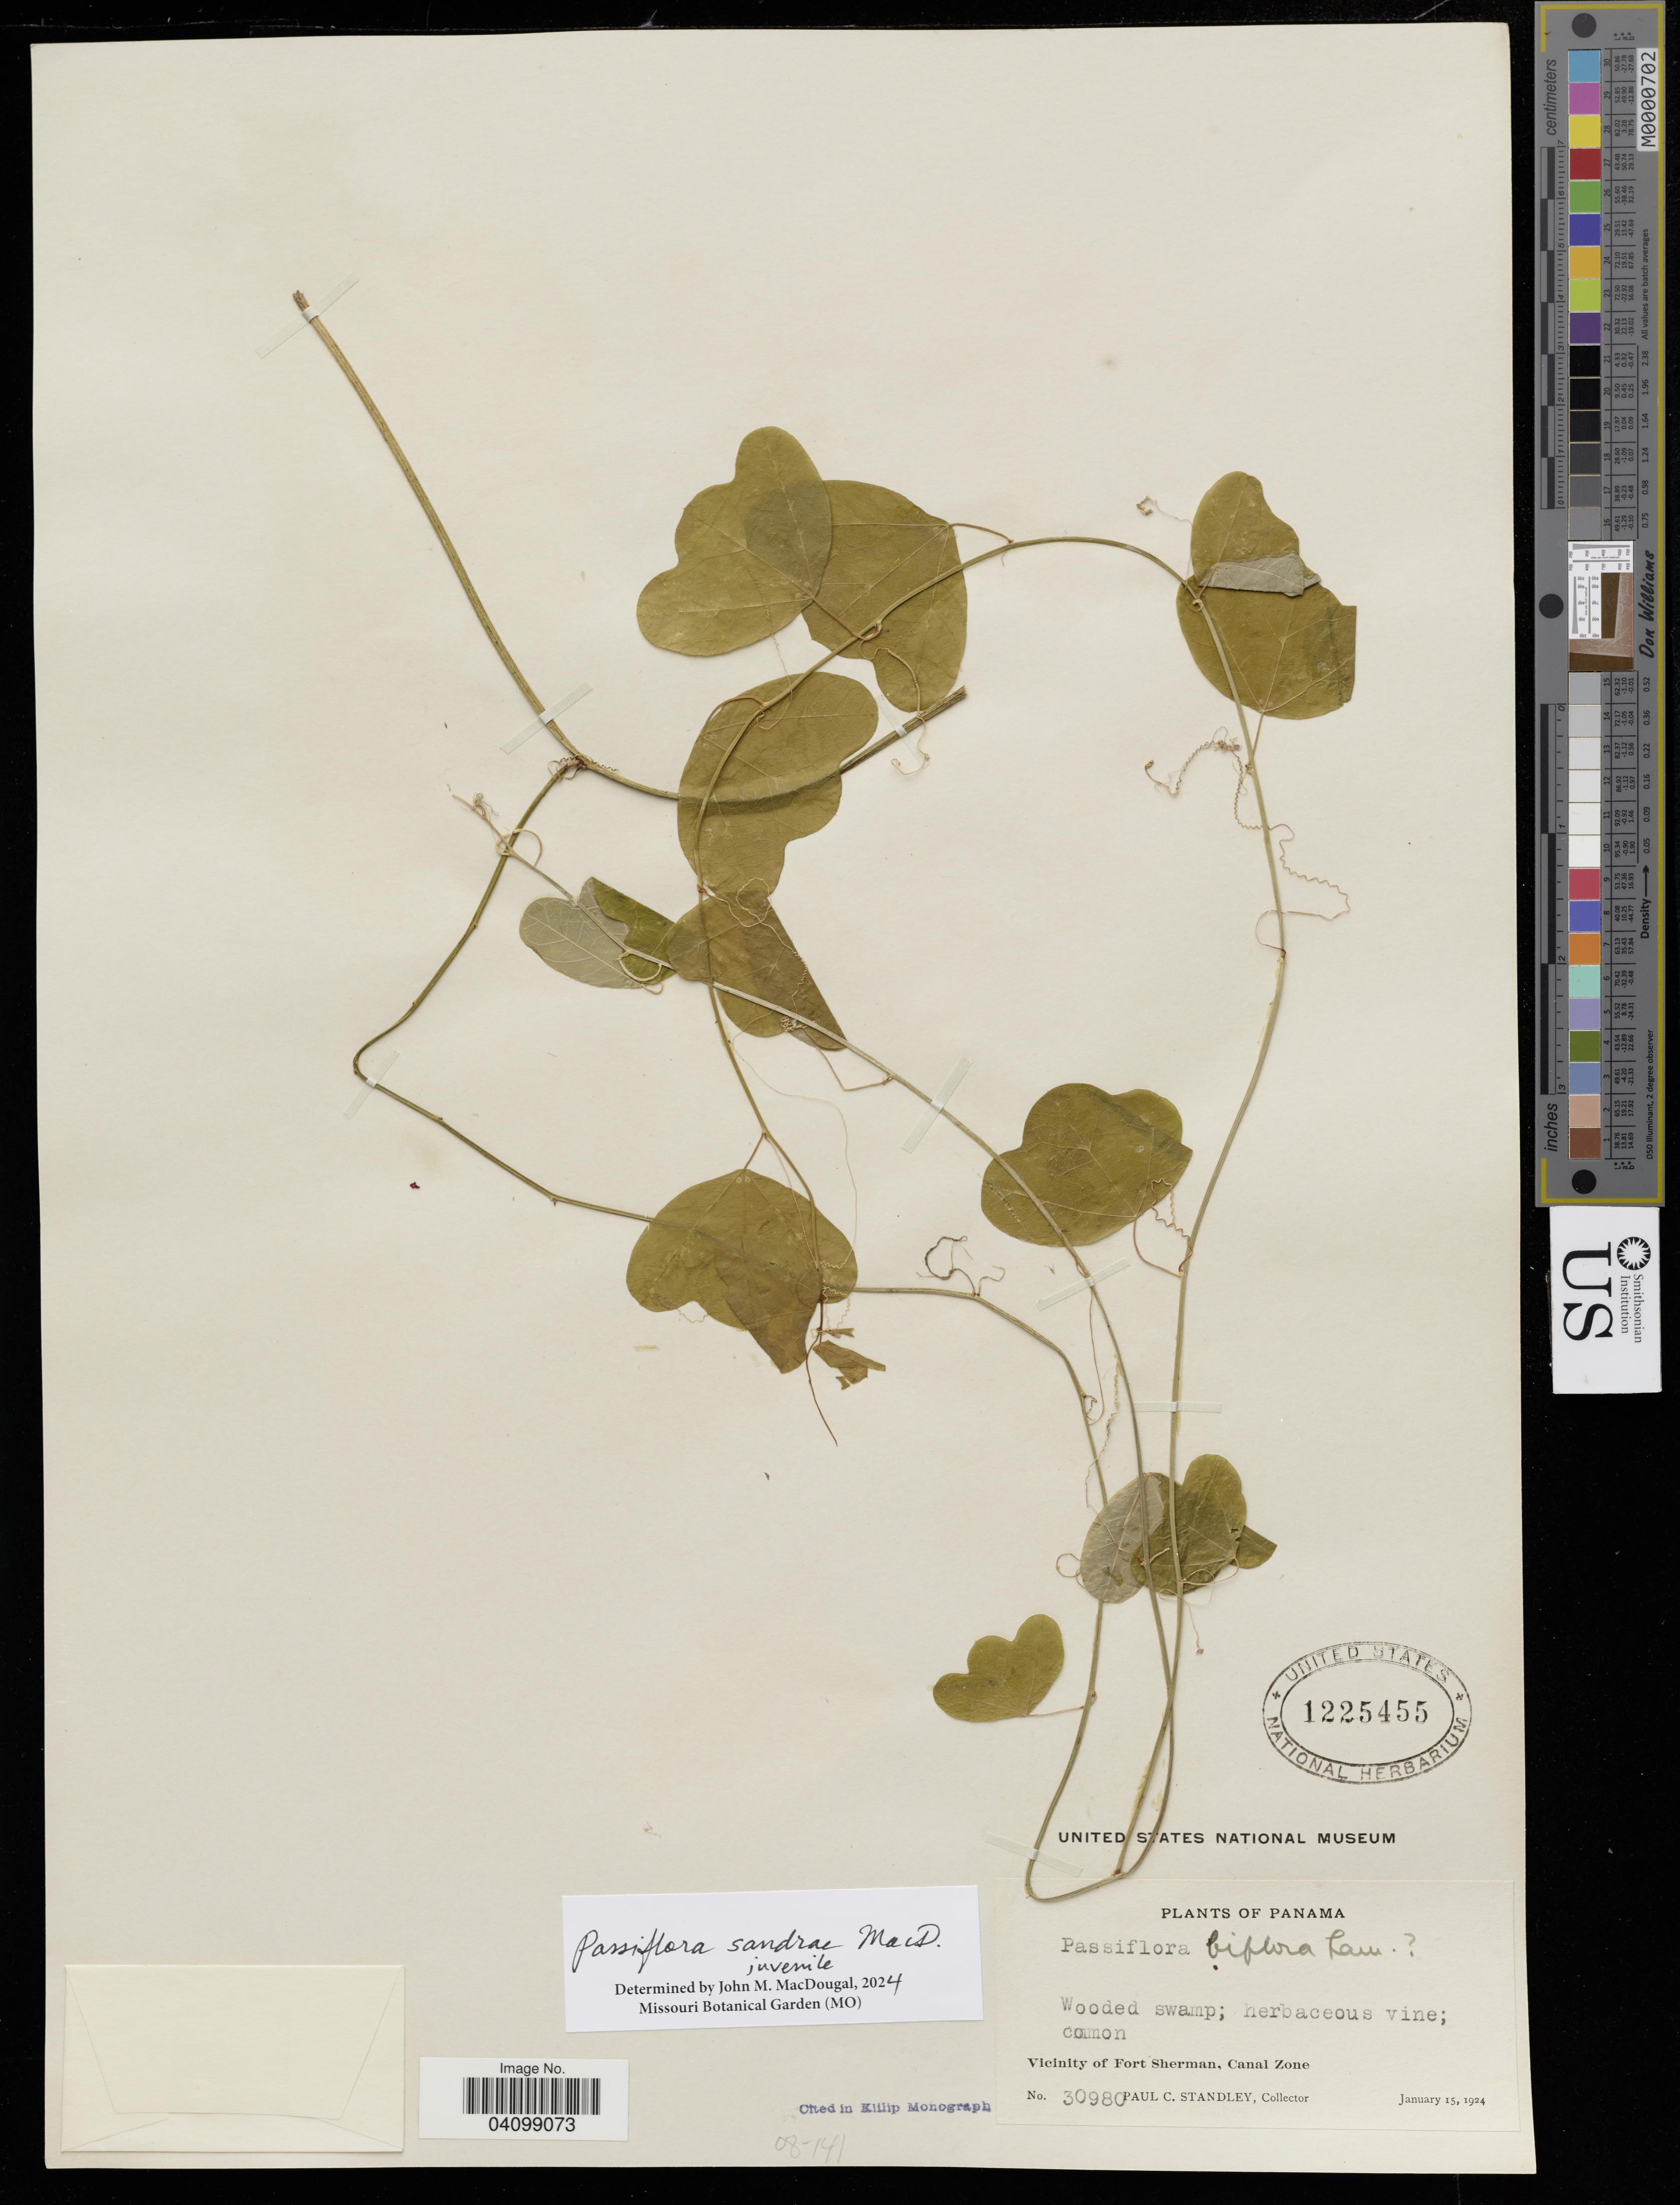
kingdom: Plantae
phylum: Tracheophyta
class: Magnoliopsida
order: Malpighiales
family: Passifloraceae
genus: Passiflora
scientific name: Passiflora sandrae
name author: J.M. MacDougal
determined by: MacDougal, John M.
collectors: P. C. Standley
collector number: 30980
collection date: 1924-01-15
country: Panama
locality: Vicinity of Fort Sherman, Canal Zone.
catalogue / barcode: US 1225455